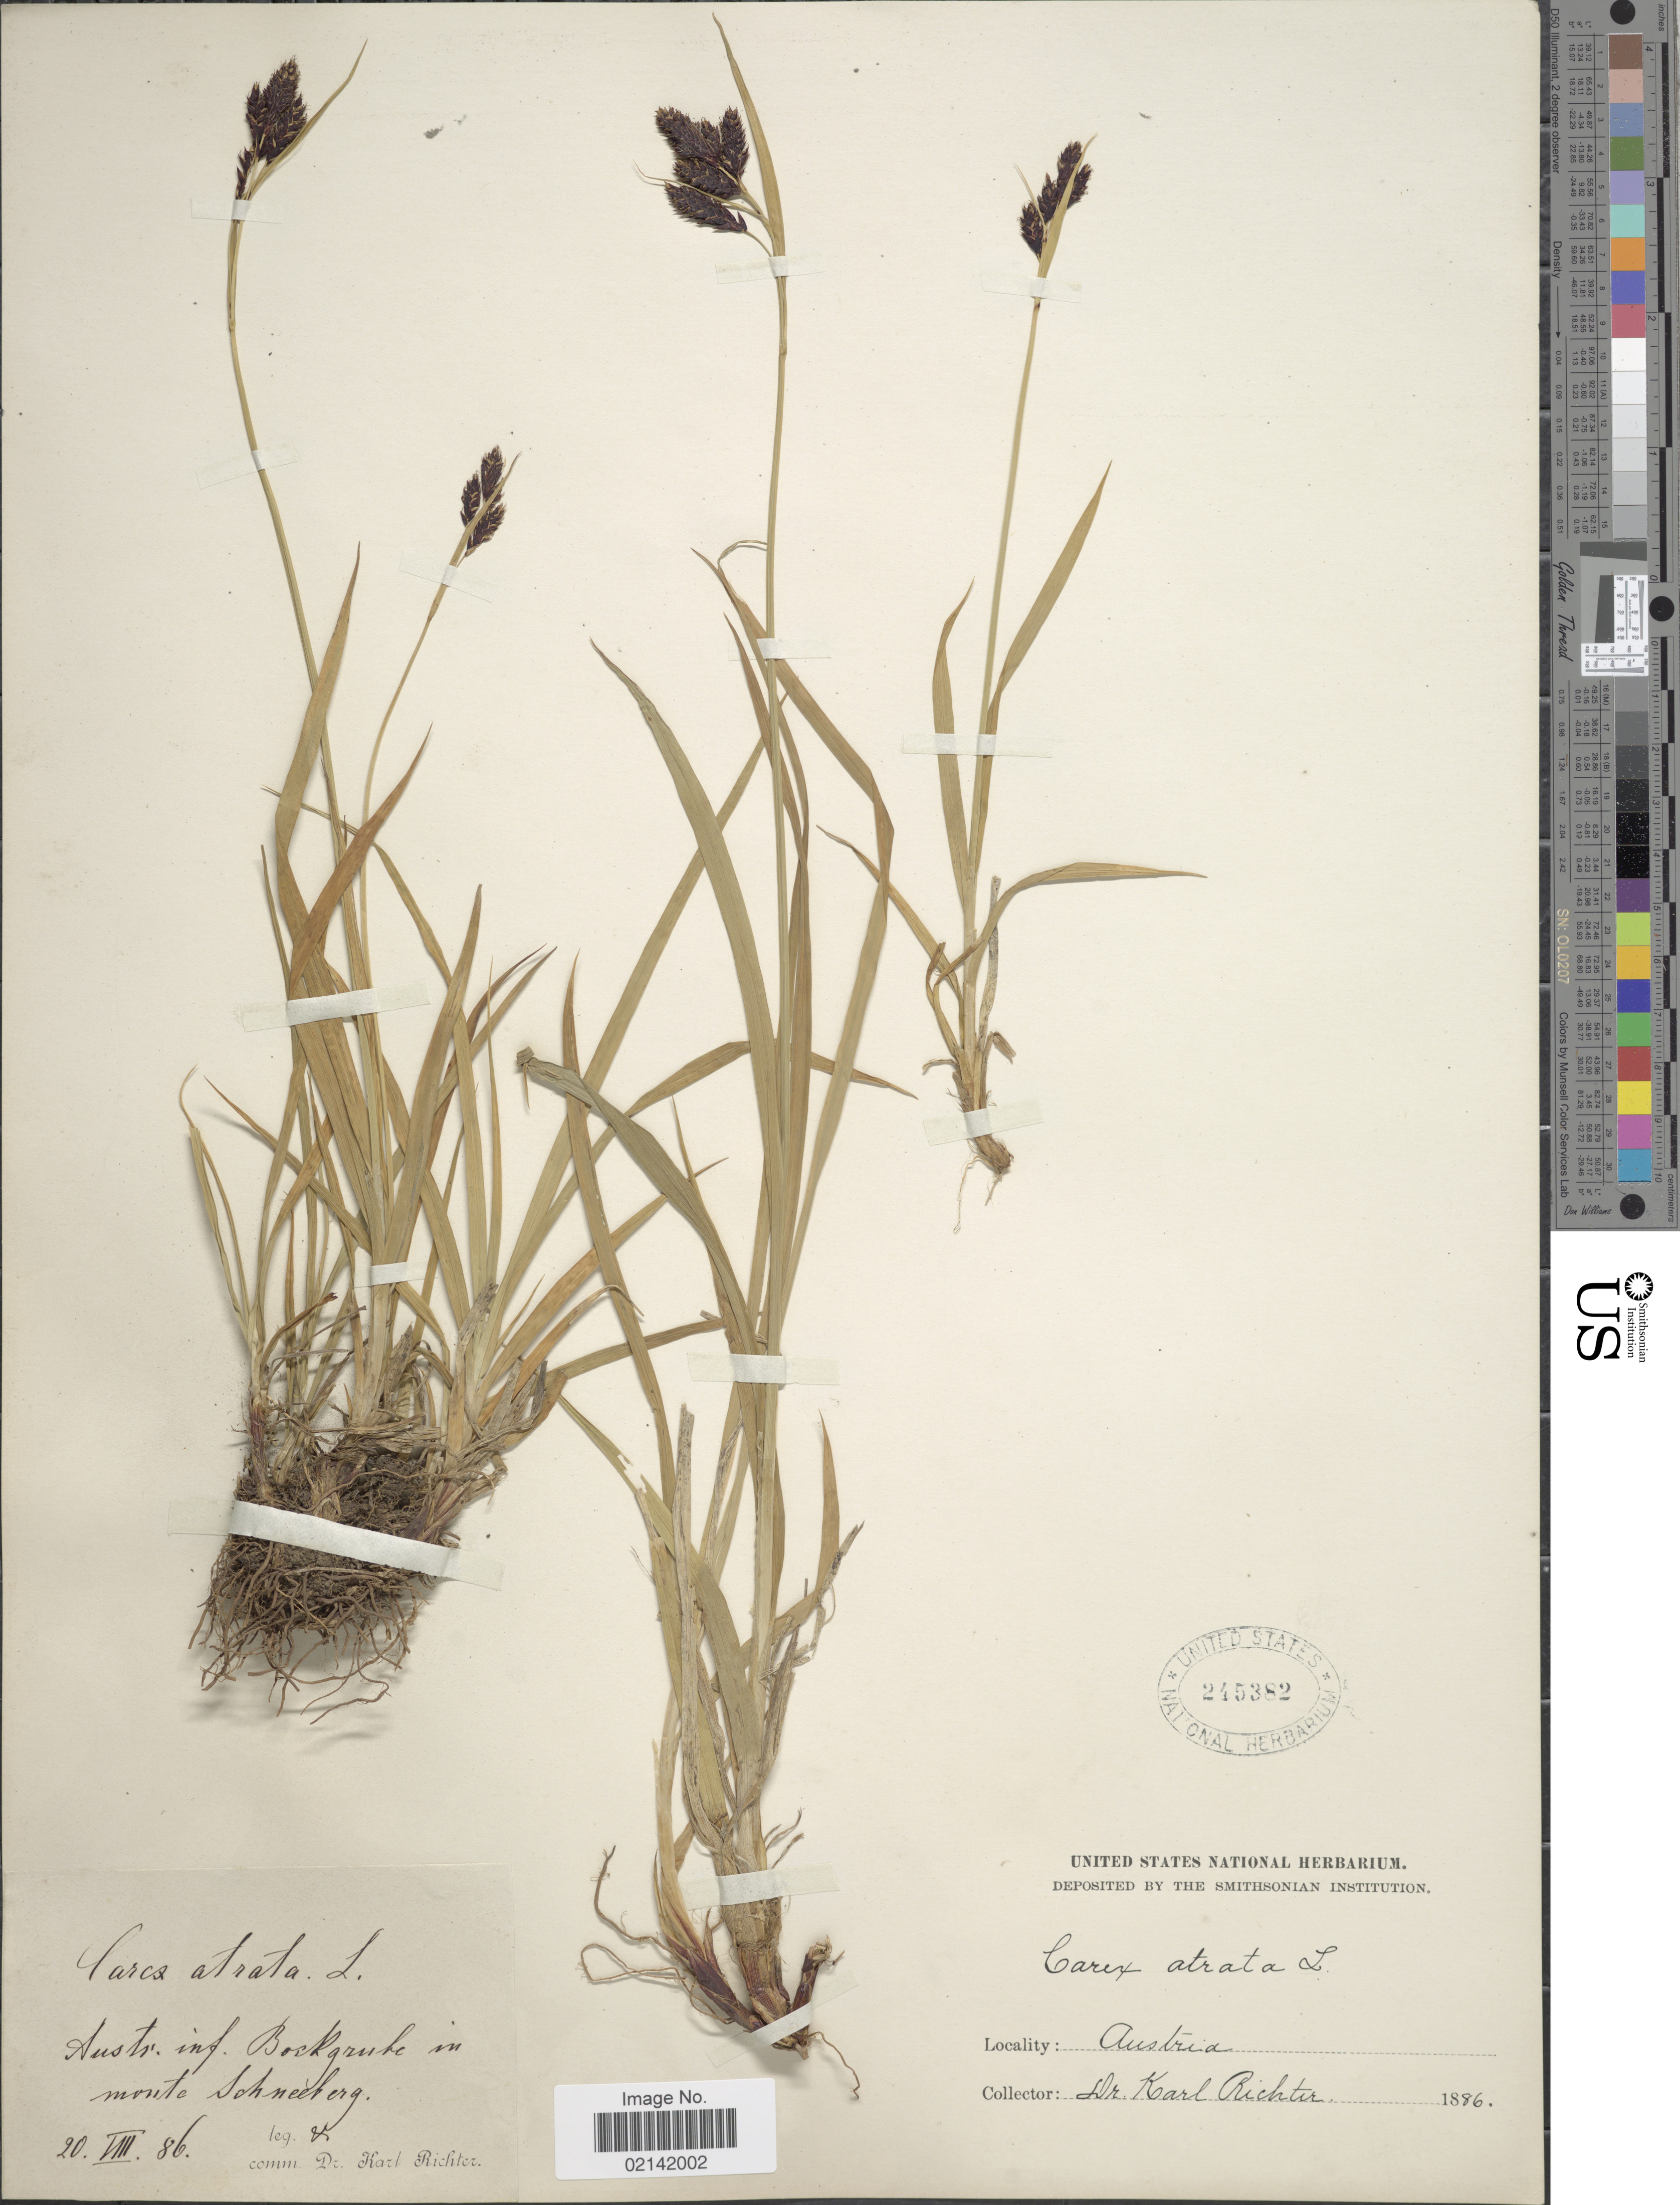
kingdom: Plantae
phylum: Tracheophyta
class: Liliopsida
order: Poales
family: Cyperaceae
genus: Carex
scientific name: Carex atrata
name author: L.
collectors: K. Richter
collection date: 1886-08-20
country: Austria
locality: Austr. inf. Bockgruhe in moute Schnchberg [interpreted]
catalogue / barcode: US 245382